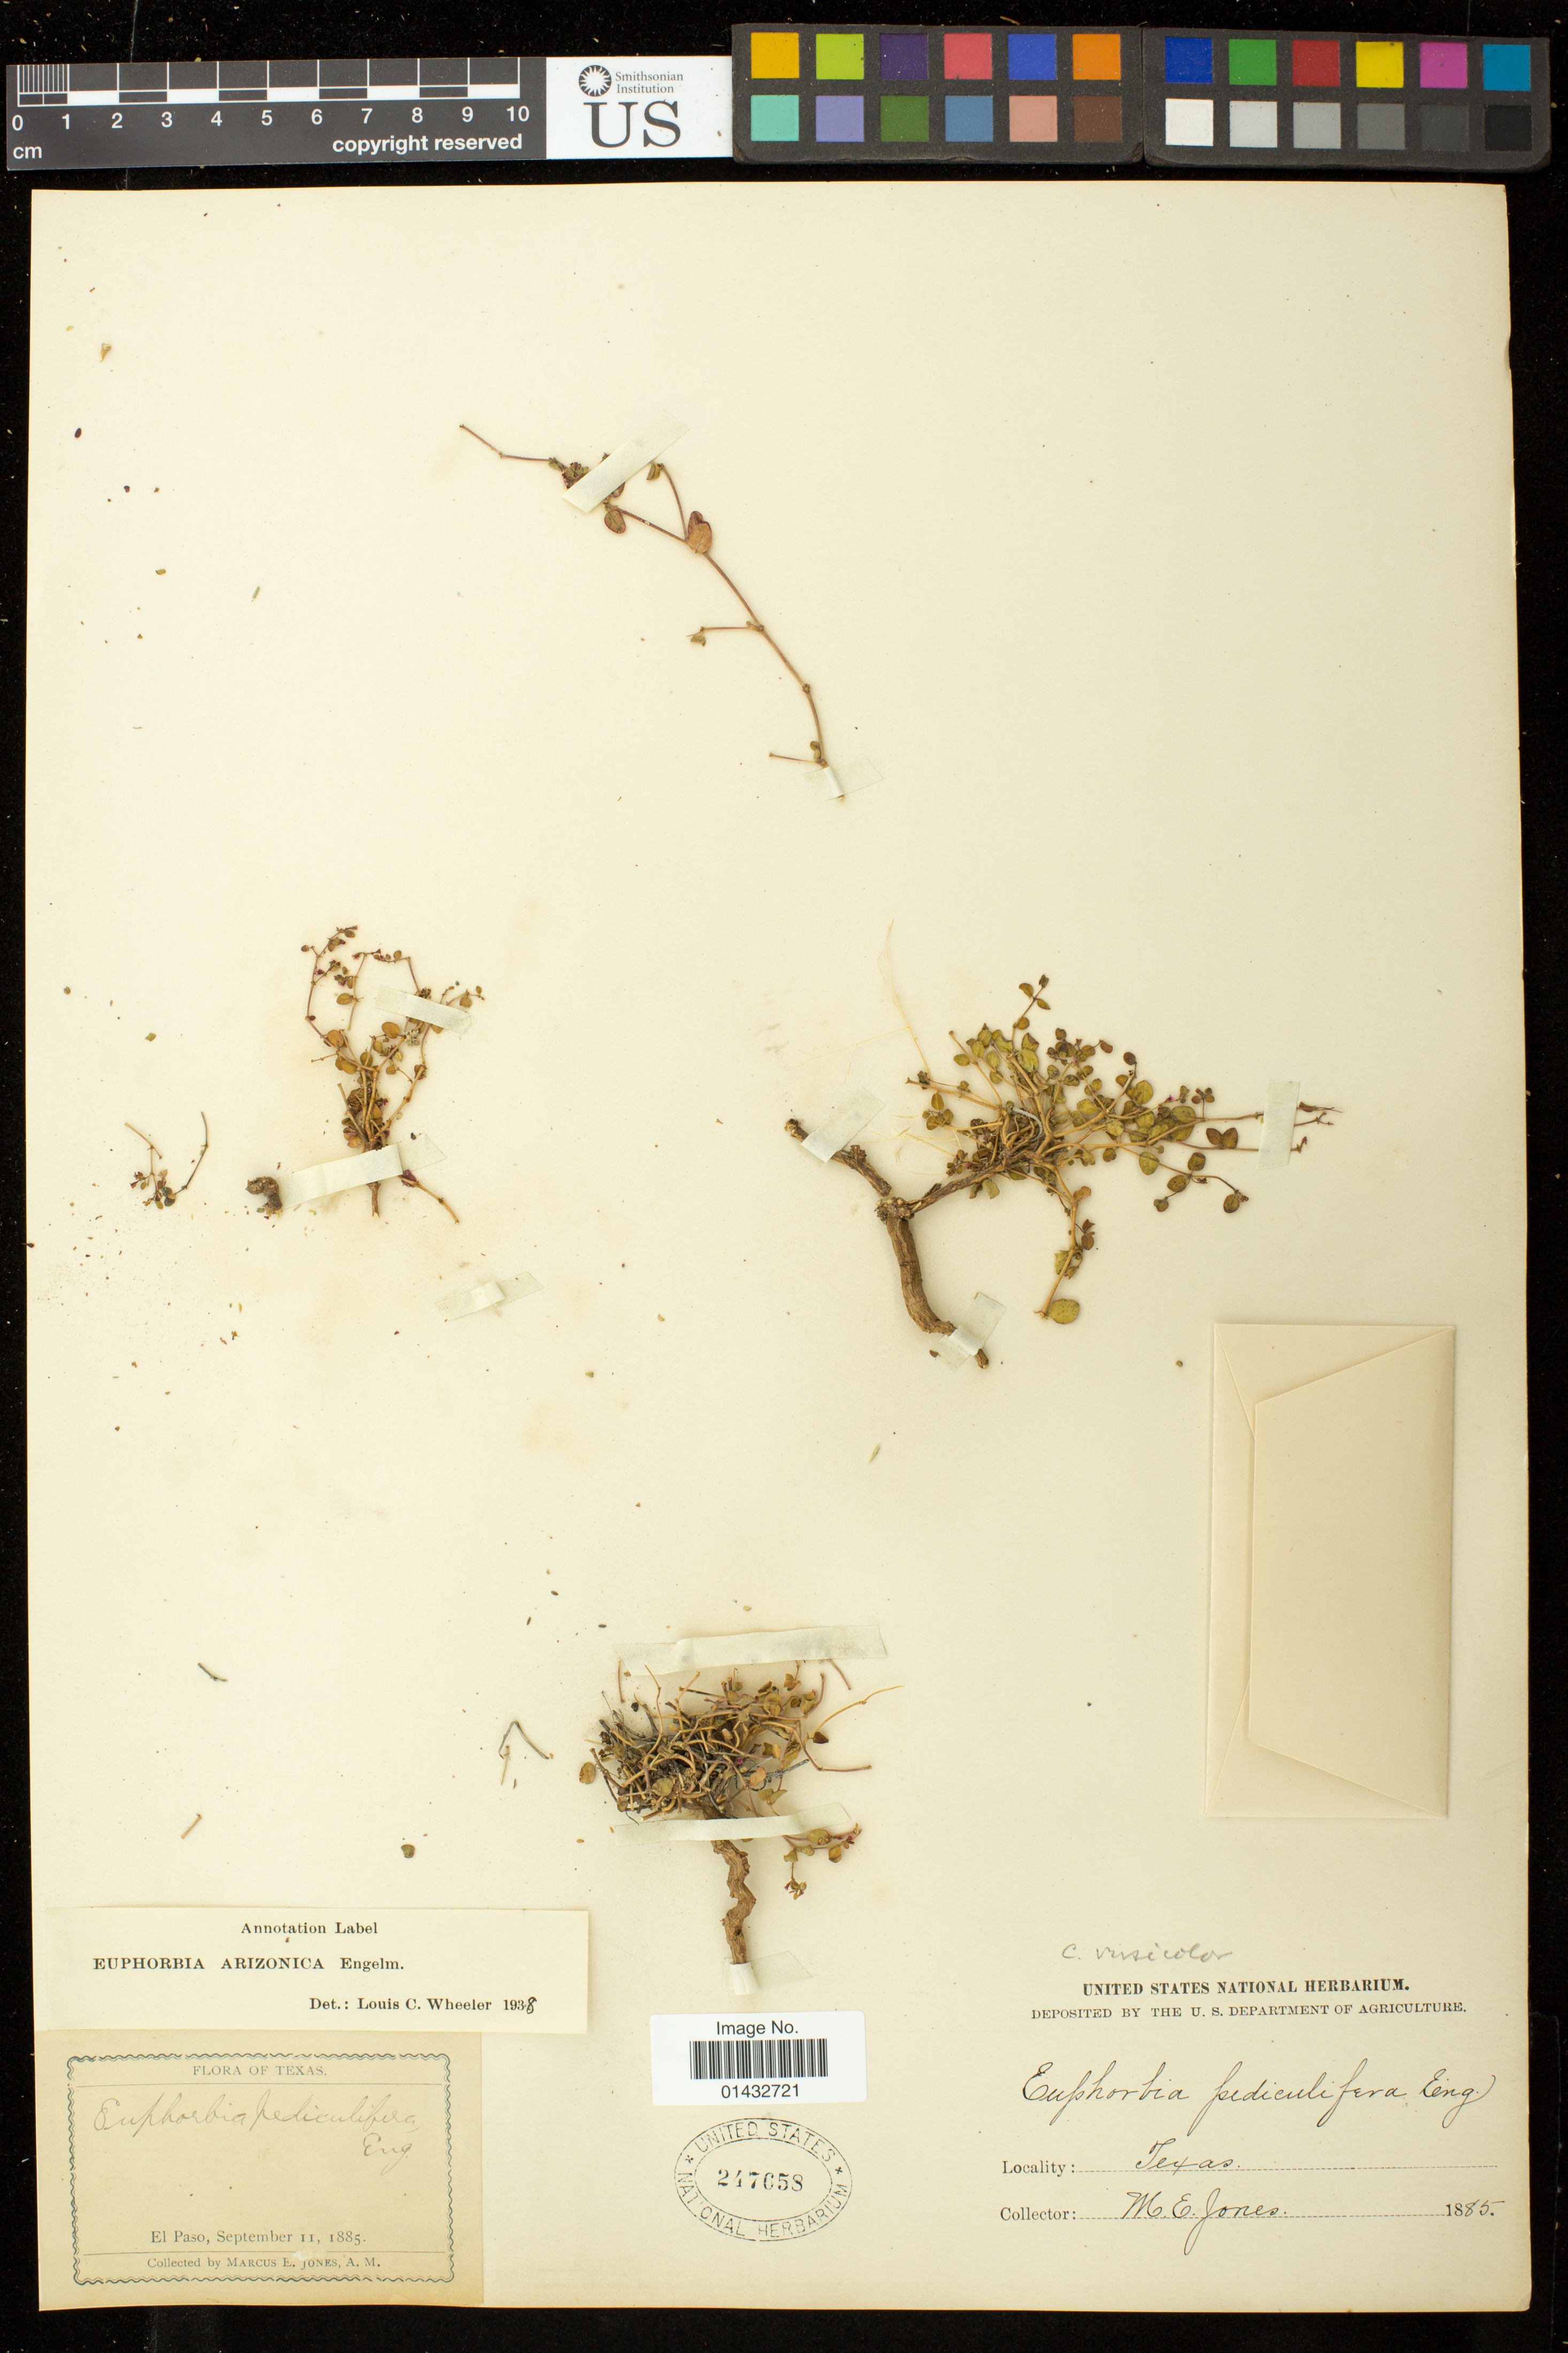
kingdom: Plantae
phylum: Tracheophyta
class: Magnoliopsida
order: Malpighiales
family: Euphorbiaceae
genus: Euphorbia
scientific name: Euphorbia arizonica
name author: Engelm.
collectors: M. E. Jones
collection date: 1885-09-11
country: United States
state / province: Texas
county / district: El Paso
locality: El Paso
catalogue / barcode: US 247658